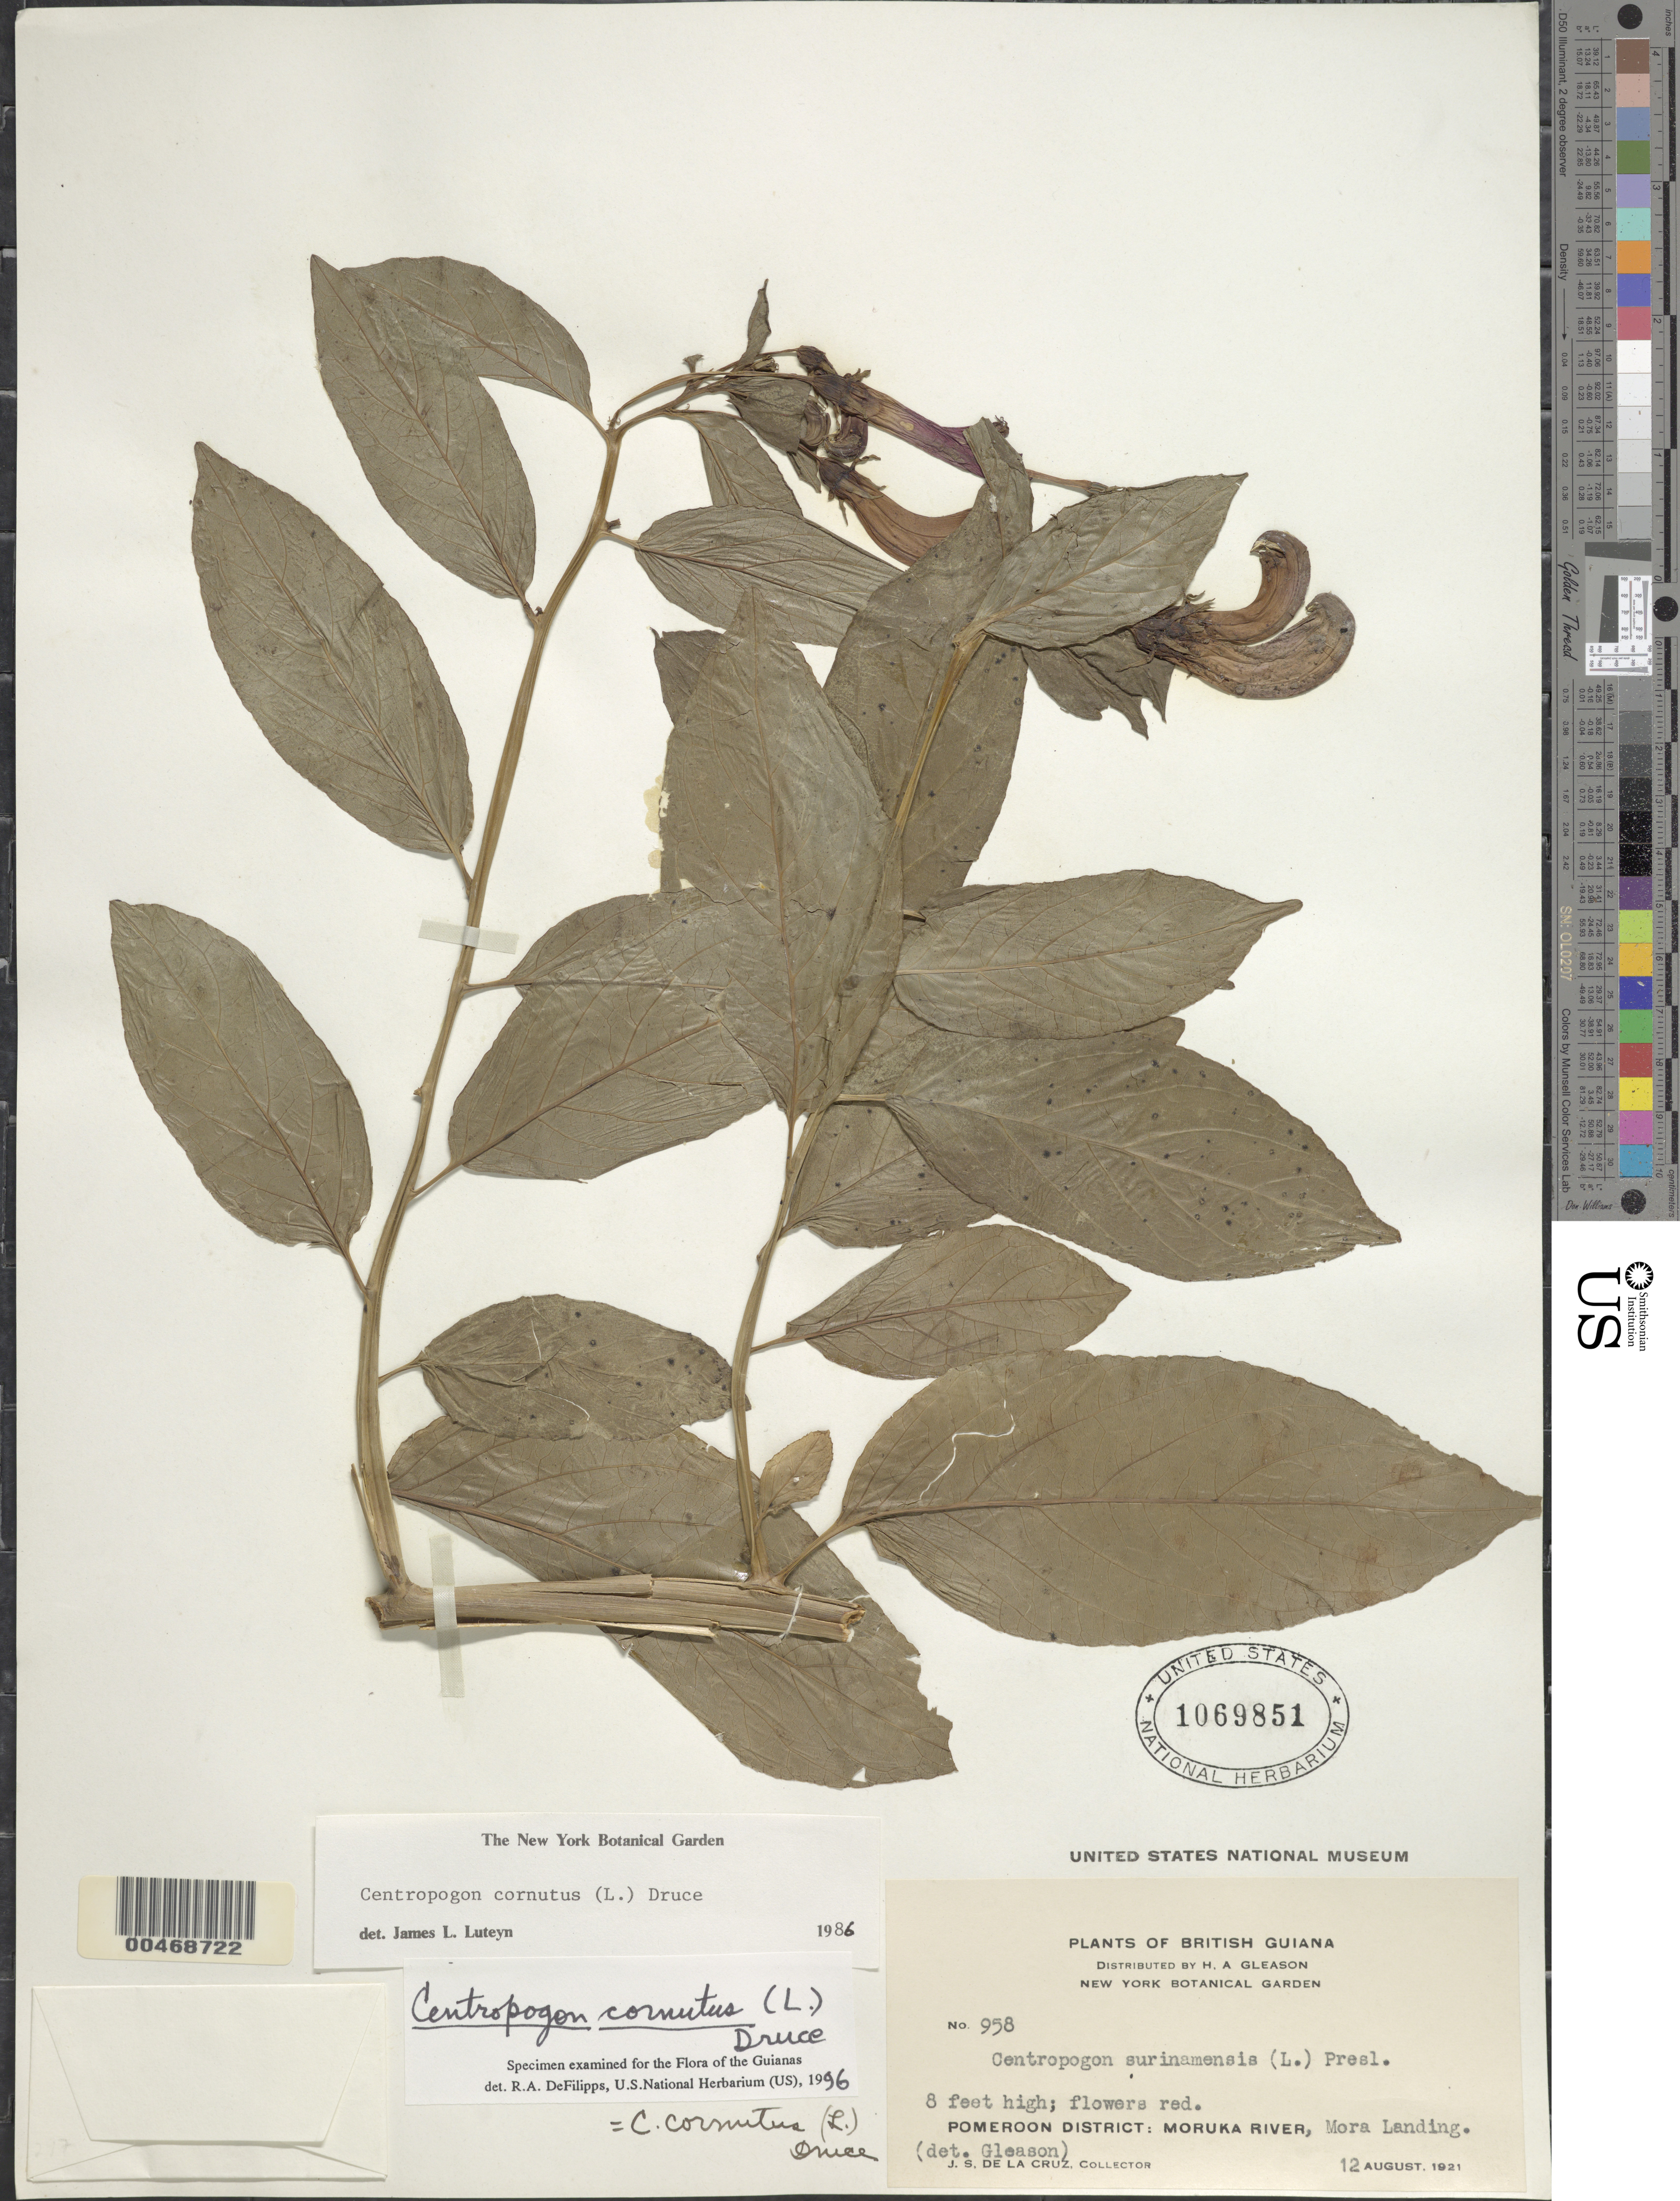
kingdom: Plantae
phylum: Tracheophyta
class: Magnoliopsida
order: Asterales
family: Campanulaceae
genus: Centropogon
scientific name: Centropogon cornutus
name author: (L.) Druce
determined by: DeFilipps, R. A.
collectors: J. S. de la Cruz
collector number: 958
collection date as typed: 12-Aug-21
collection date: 1921-08-12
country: Guyana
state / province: Barima-Waini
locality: Mora Landing, Moruka R., Pomeroon Dist.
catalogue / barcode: US 1069851